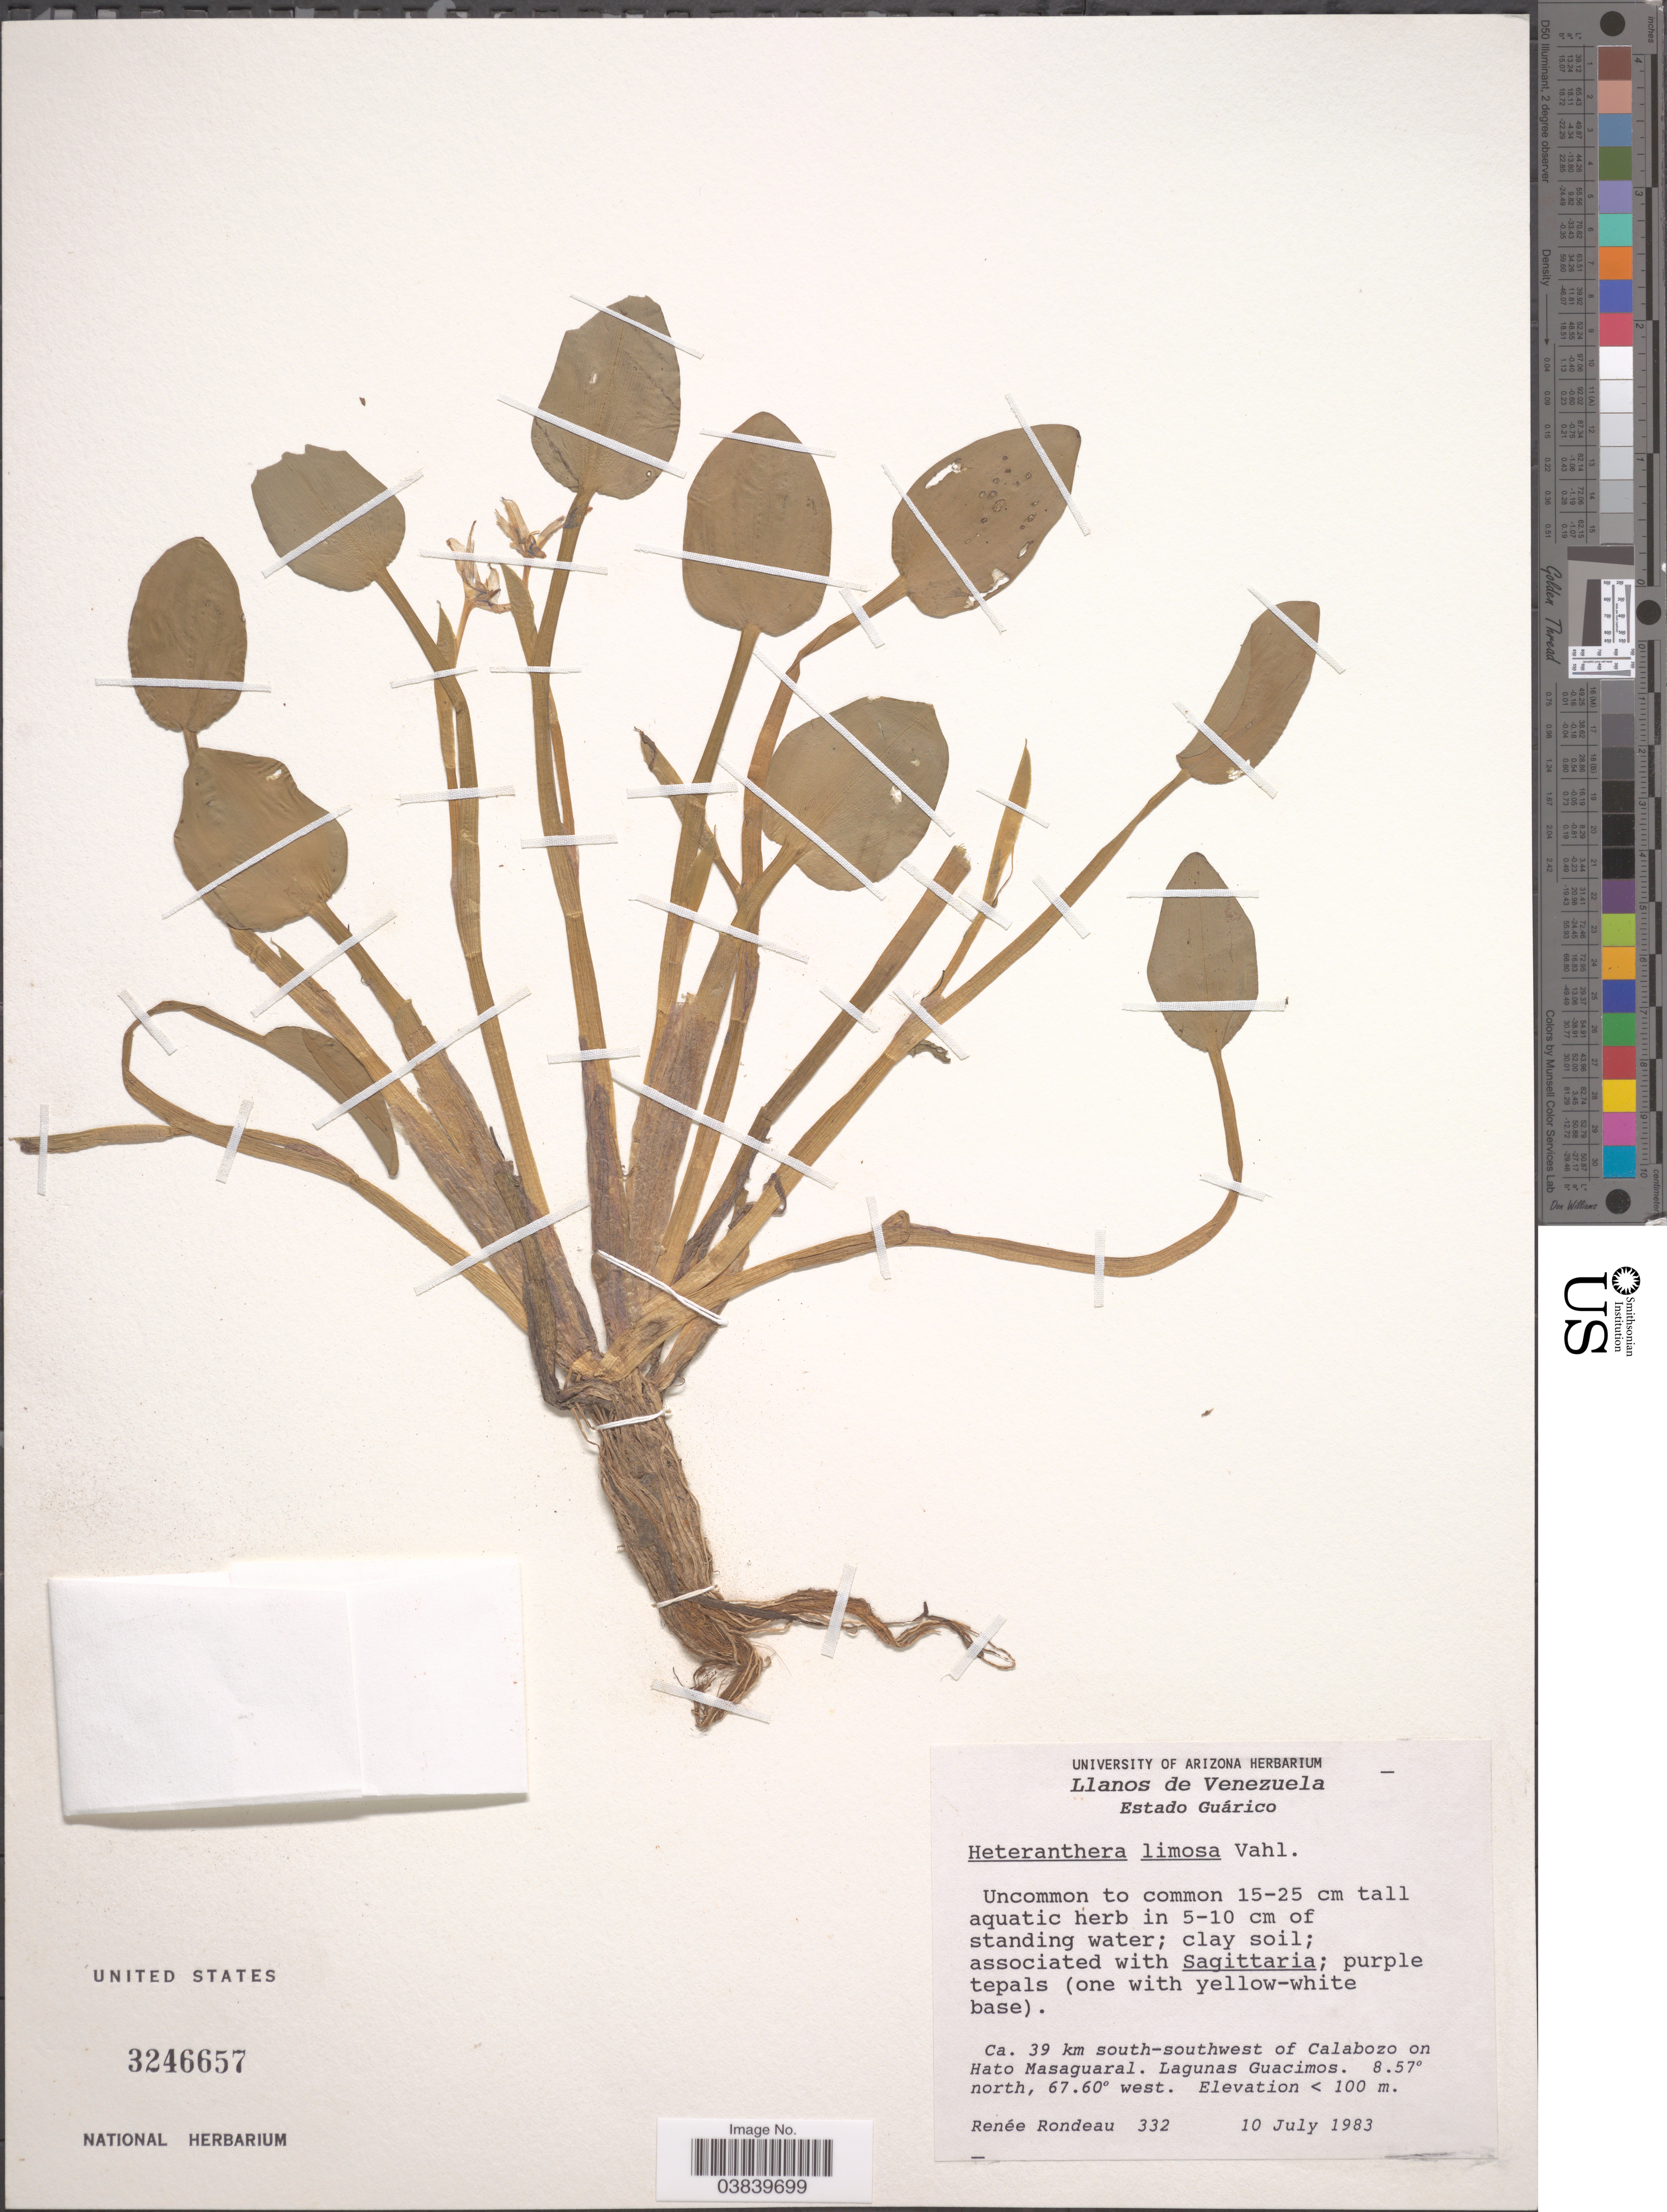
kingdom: Plantae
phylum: Tracheophyta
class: Liliopsida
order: Commelinales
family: Pontederiaceae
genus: Heteranthera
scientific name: Heteranthera limosa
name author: (Sw.) Willd.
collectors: R. Rondeau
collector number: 332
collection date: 1983-07-10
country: Venezuela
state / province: Guarico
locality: Ca. 39 km south-southwest of Calabozo on Hato Masaguaral. Lagunas Guacimos.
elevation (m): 100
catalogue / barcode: US 3246657